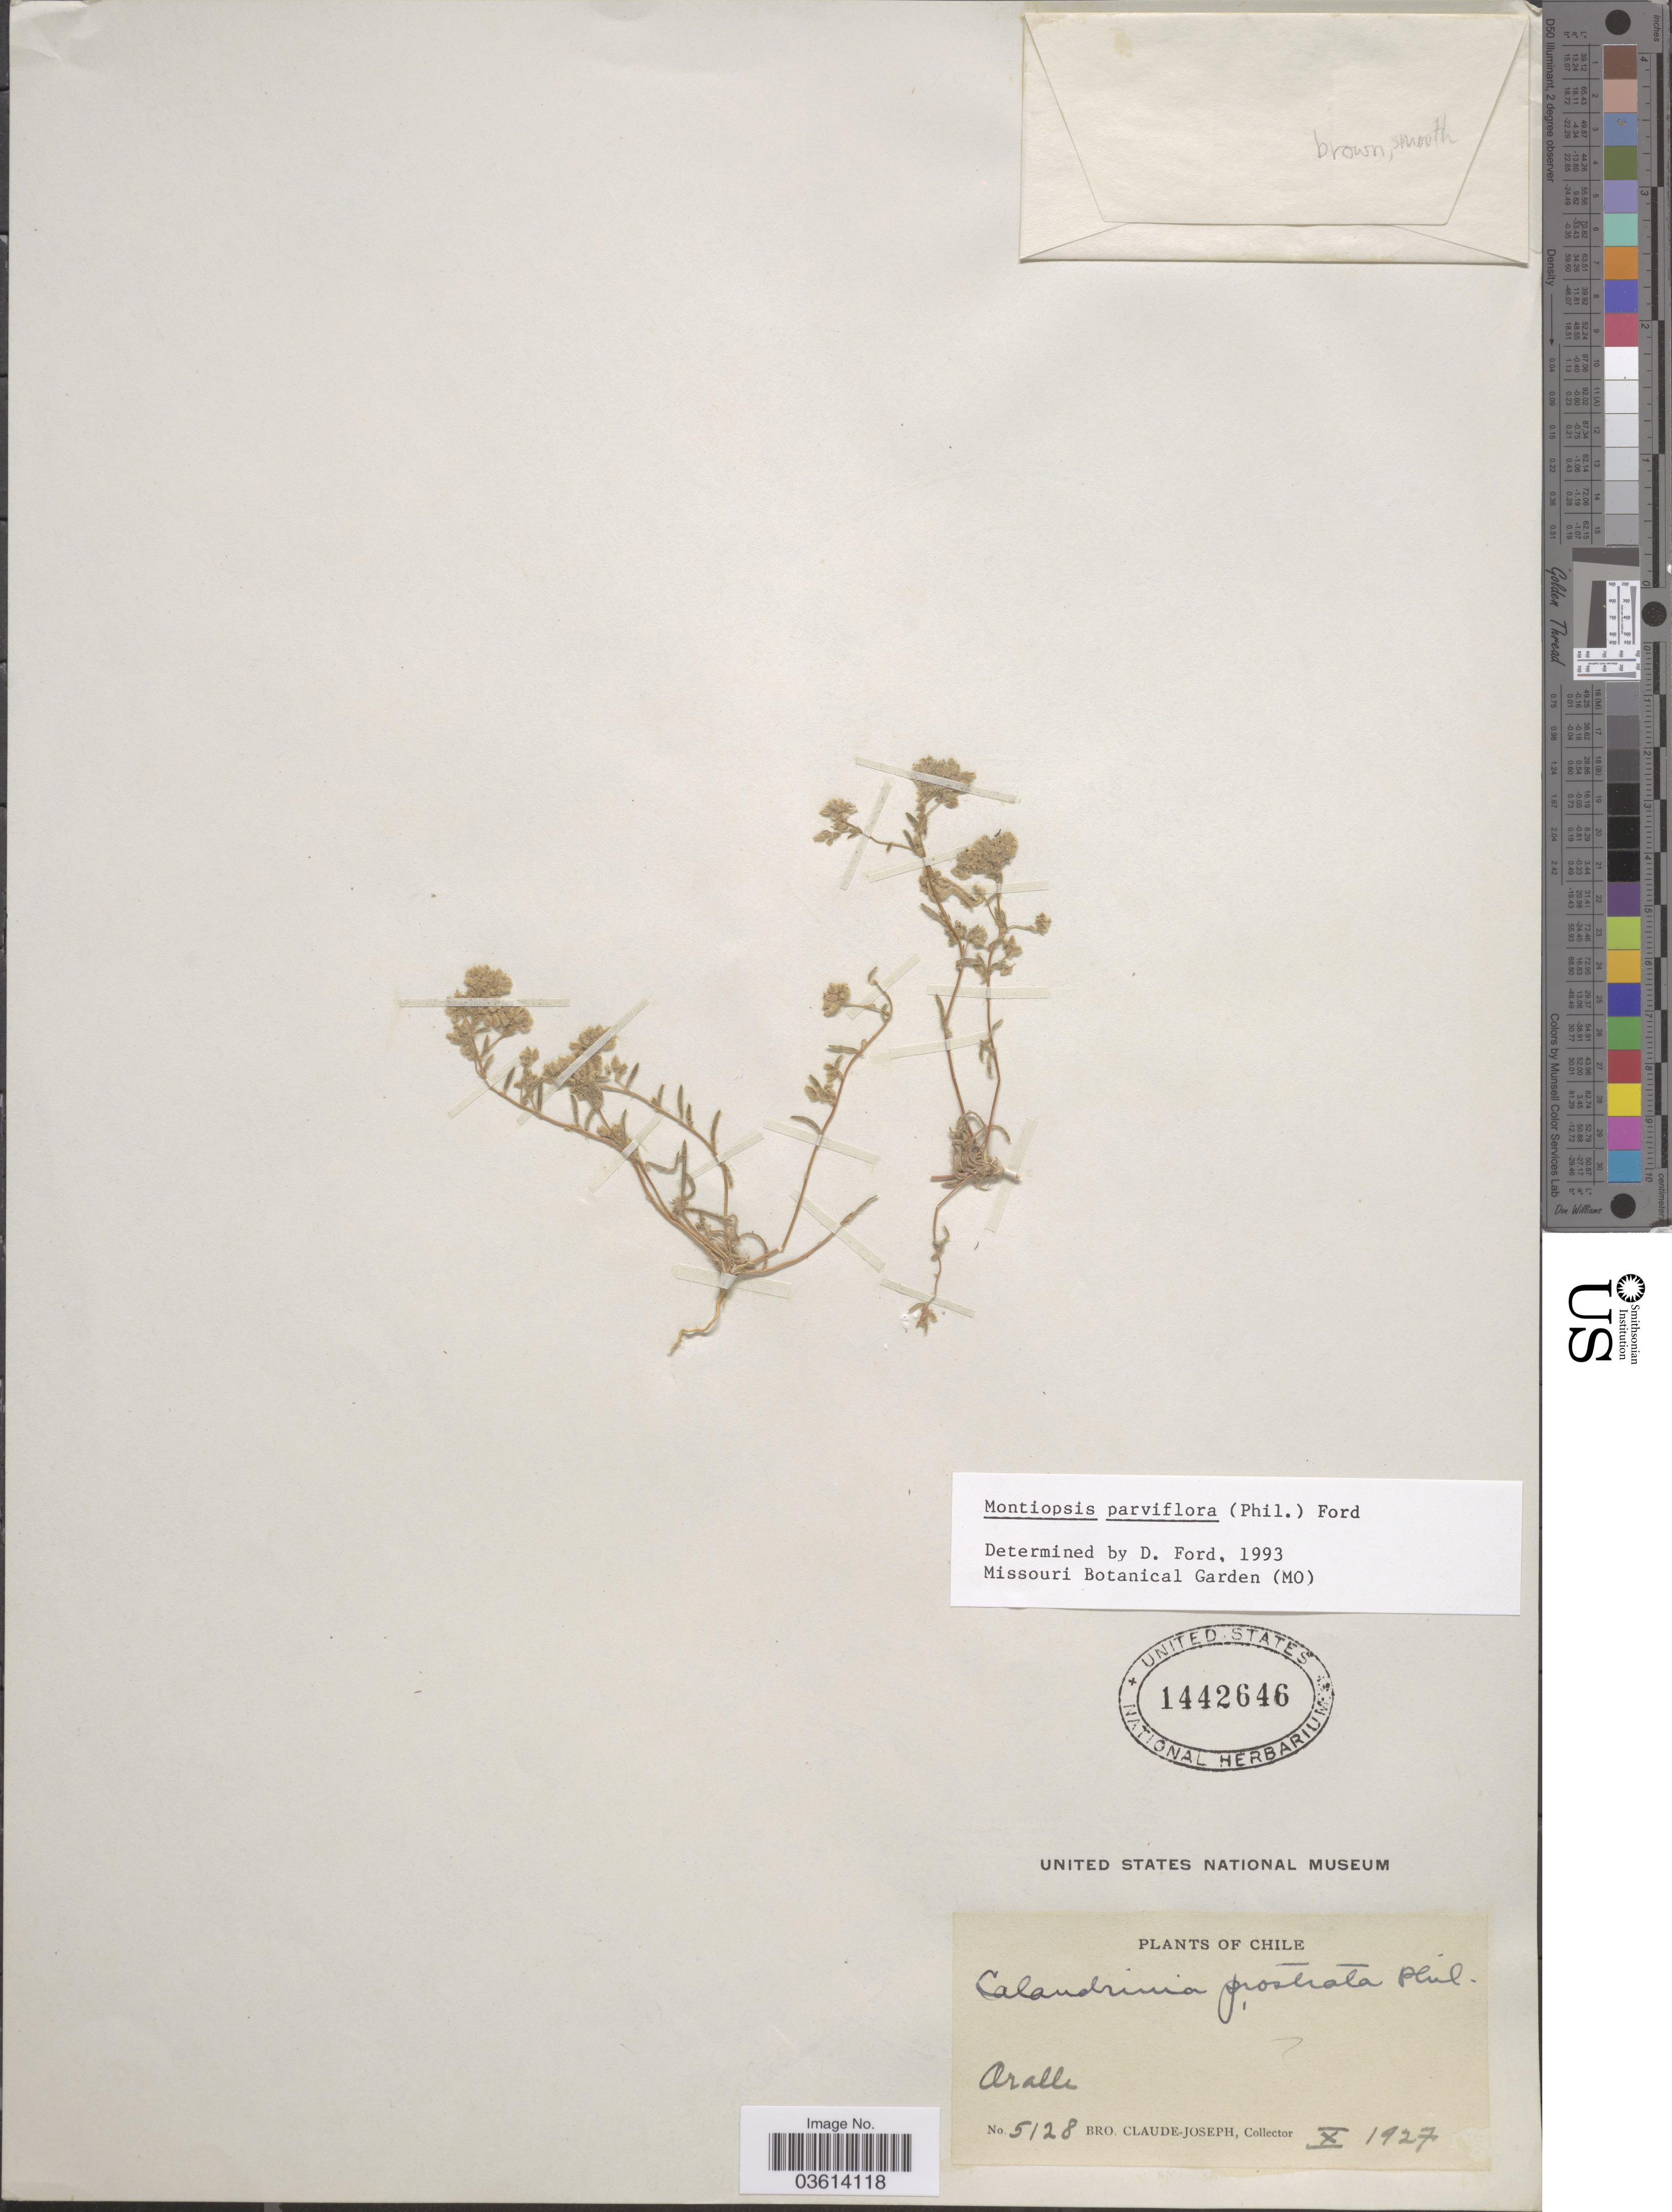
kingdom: Plantae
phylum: Tracheophyta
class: Magnoliopsida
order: Caryophyllales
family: Montiaceae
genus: Montiopsis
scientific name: Montiopsis parviflora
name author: (Phil.) D.I. Ford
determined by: Ford, D.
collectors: Bro. Claude-Joseph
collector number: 5128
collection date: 1927-10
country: Chile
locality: Ovalle.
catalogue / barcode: US 1442646